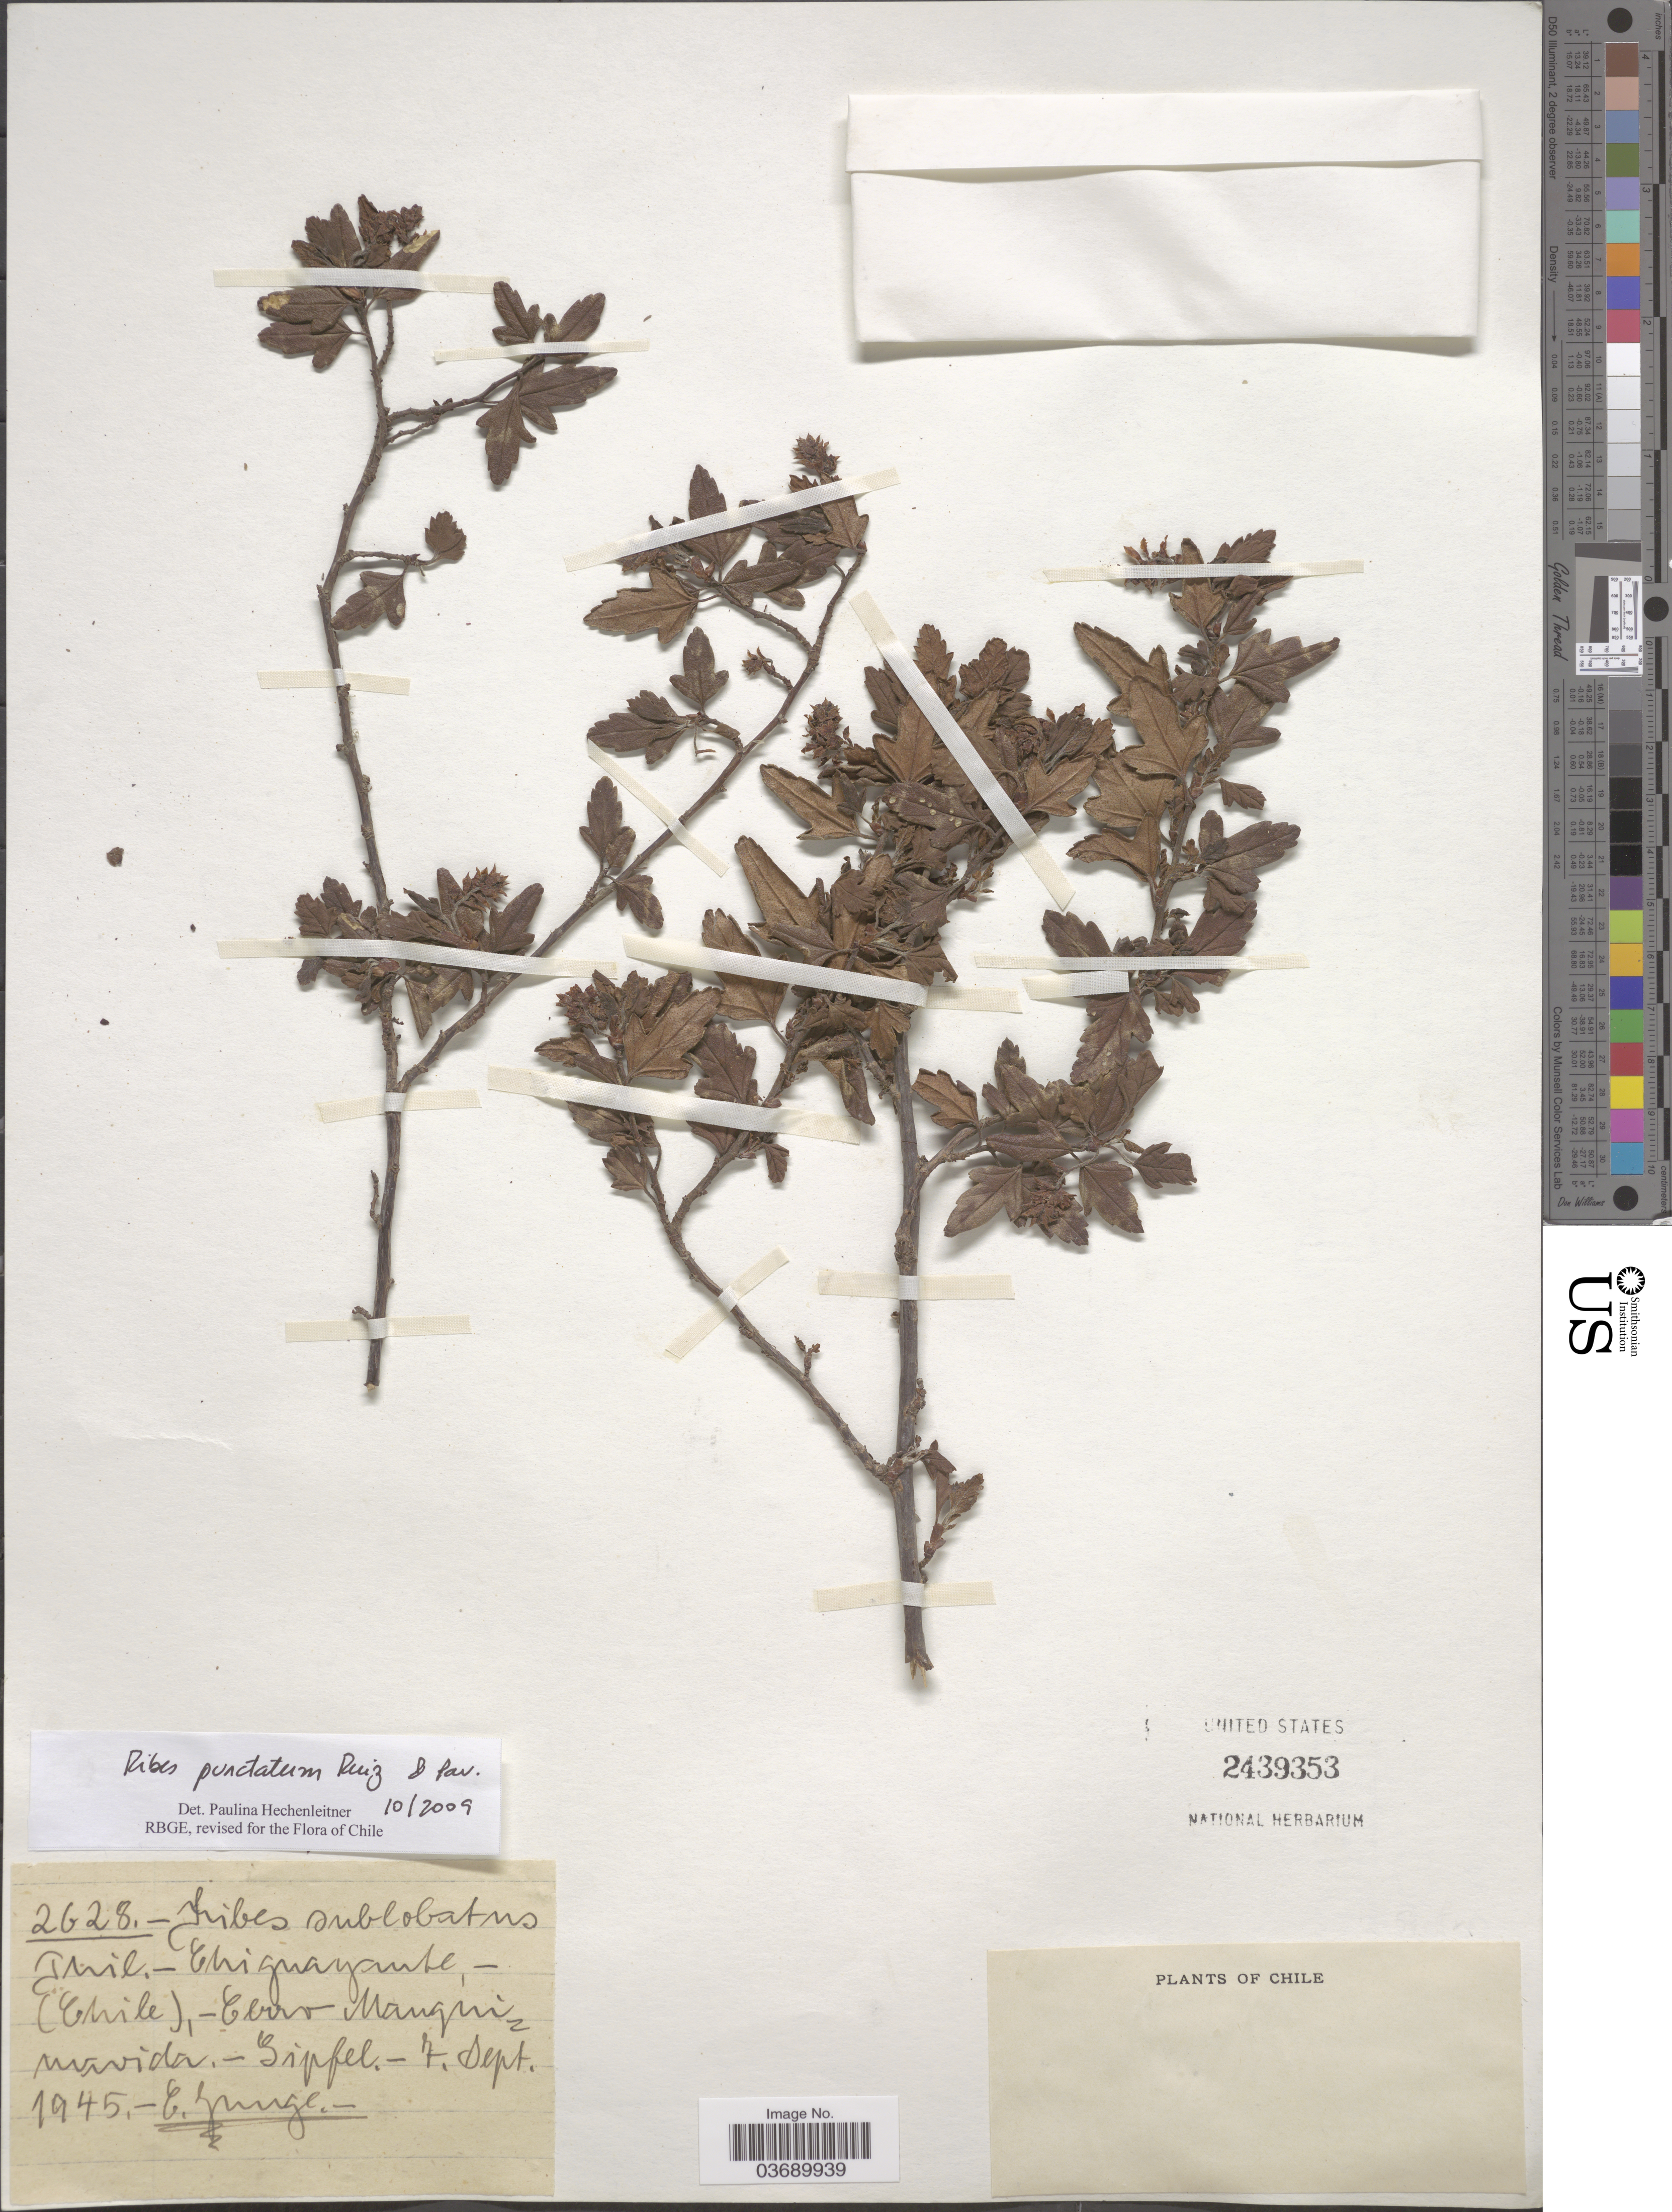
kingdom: Plantae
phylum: Tracheophyta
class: Magnoliopsida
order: Saxifragales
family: Grossulariaceae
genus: Ribes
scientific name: Ribes punctatum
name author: Ruiz & Pav.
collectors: C. Junge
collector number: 2628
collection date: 1945-09-07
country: Chile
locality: Cerro Manqui mevida*, Sippel*.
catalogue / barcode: US 2439353